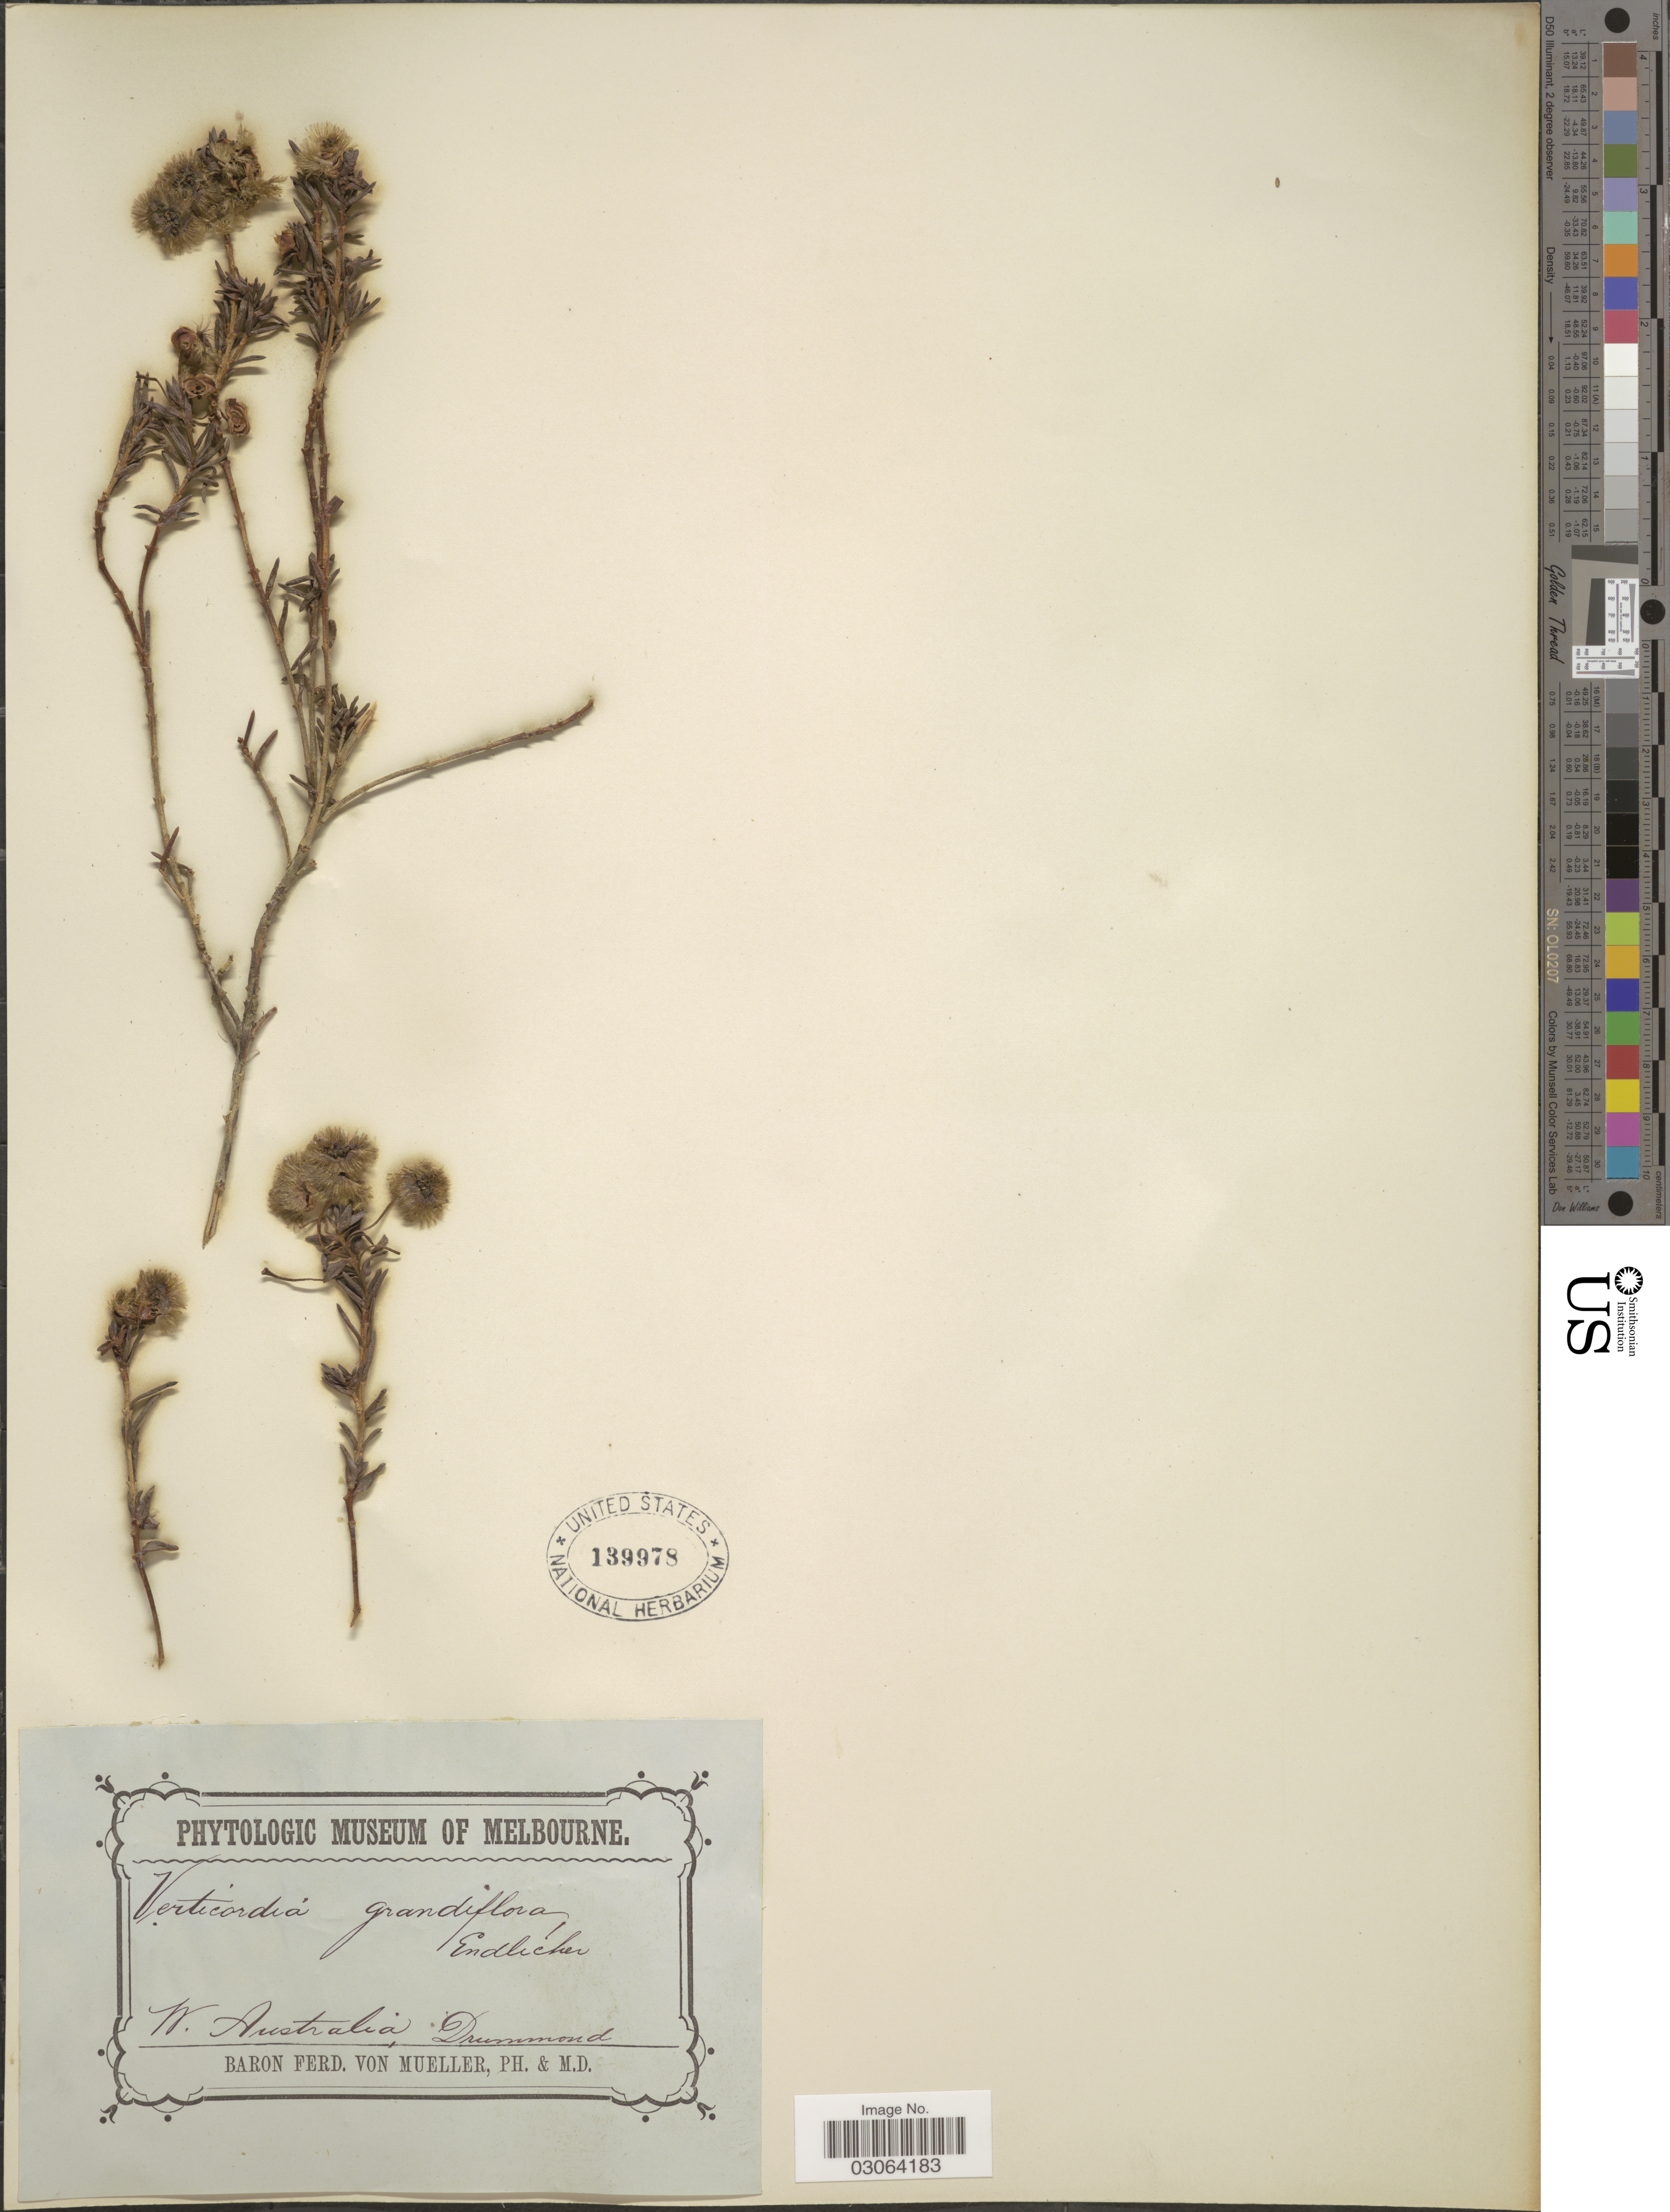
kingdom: Plantae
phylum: Tracheophyta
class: Magnoliopsida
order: Myrtales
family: Myrtaceae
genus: Verticordia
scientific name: Verticordia grandiflora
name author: Endl.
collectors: -. Drummond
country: Australia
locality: W. Australia.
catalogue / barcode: US 139978